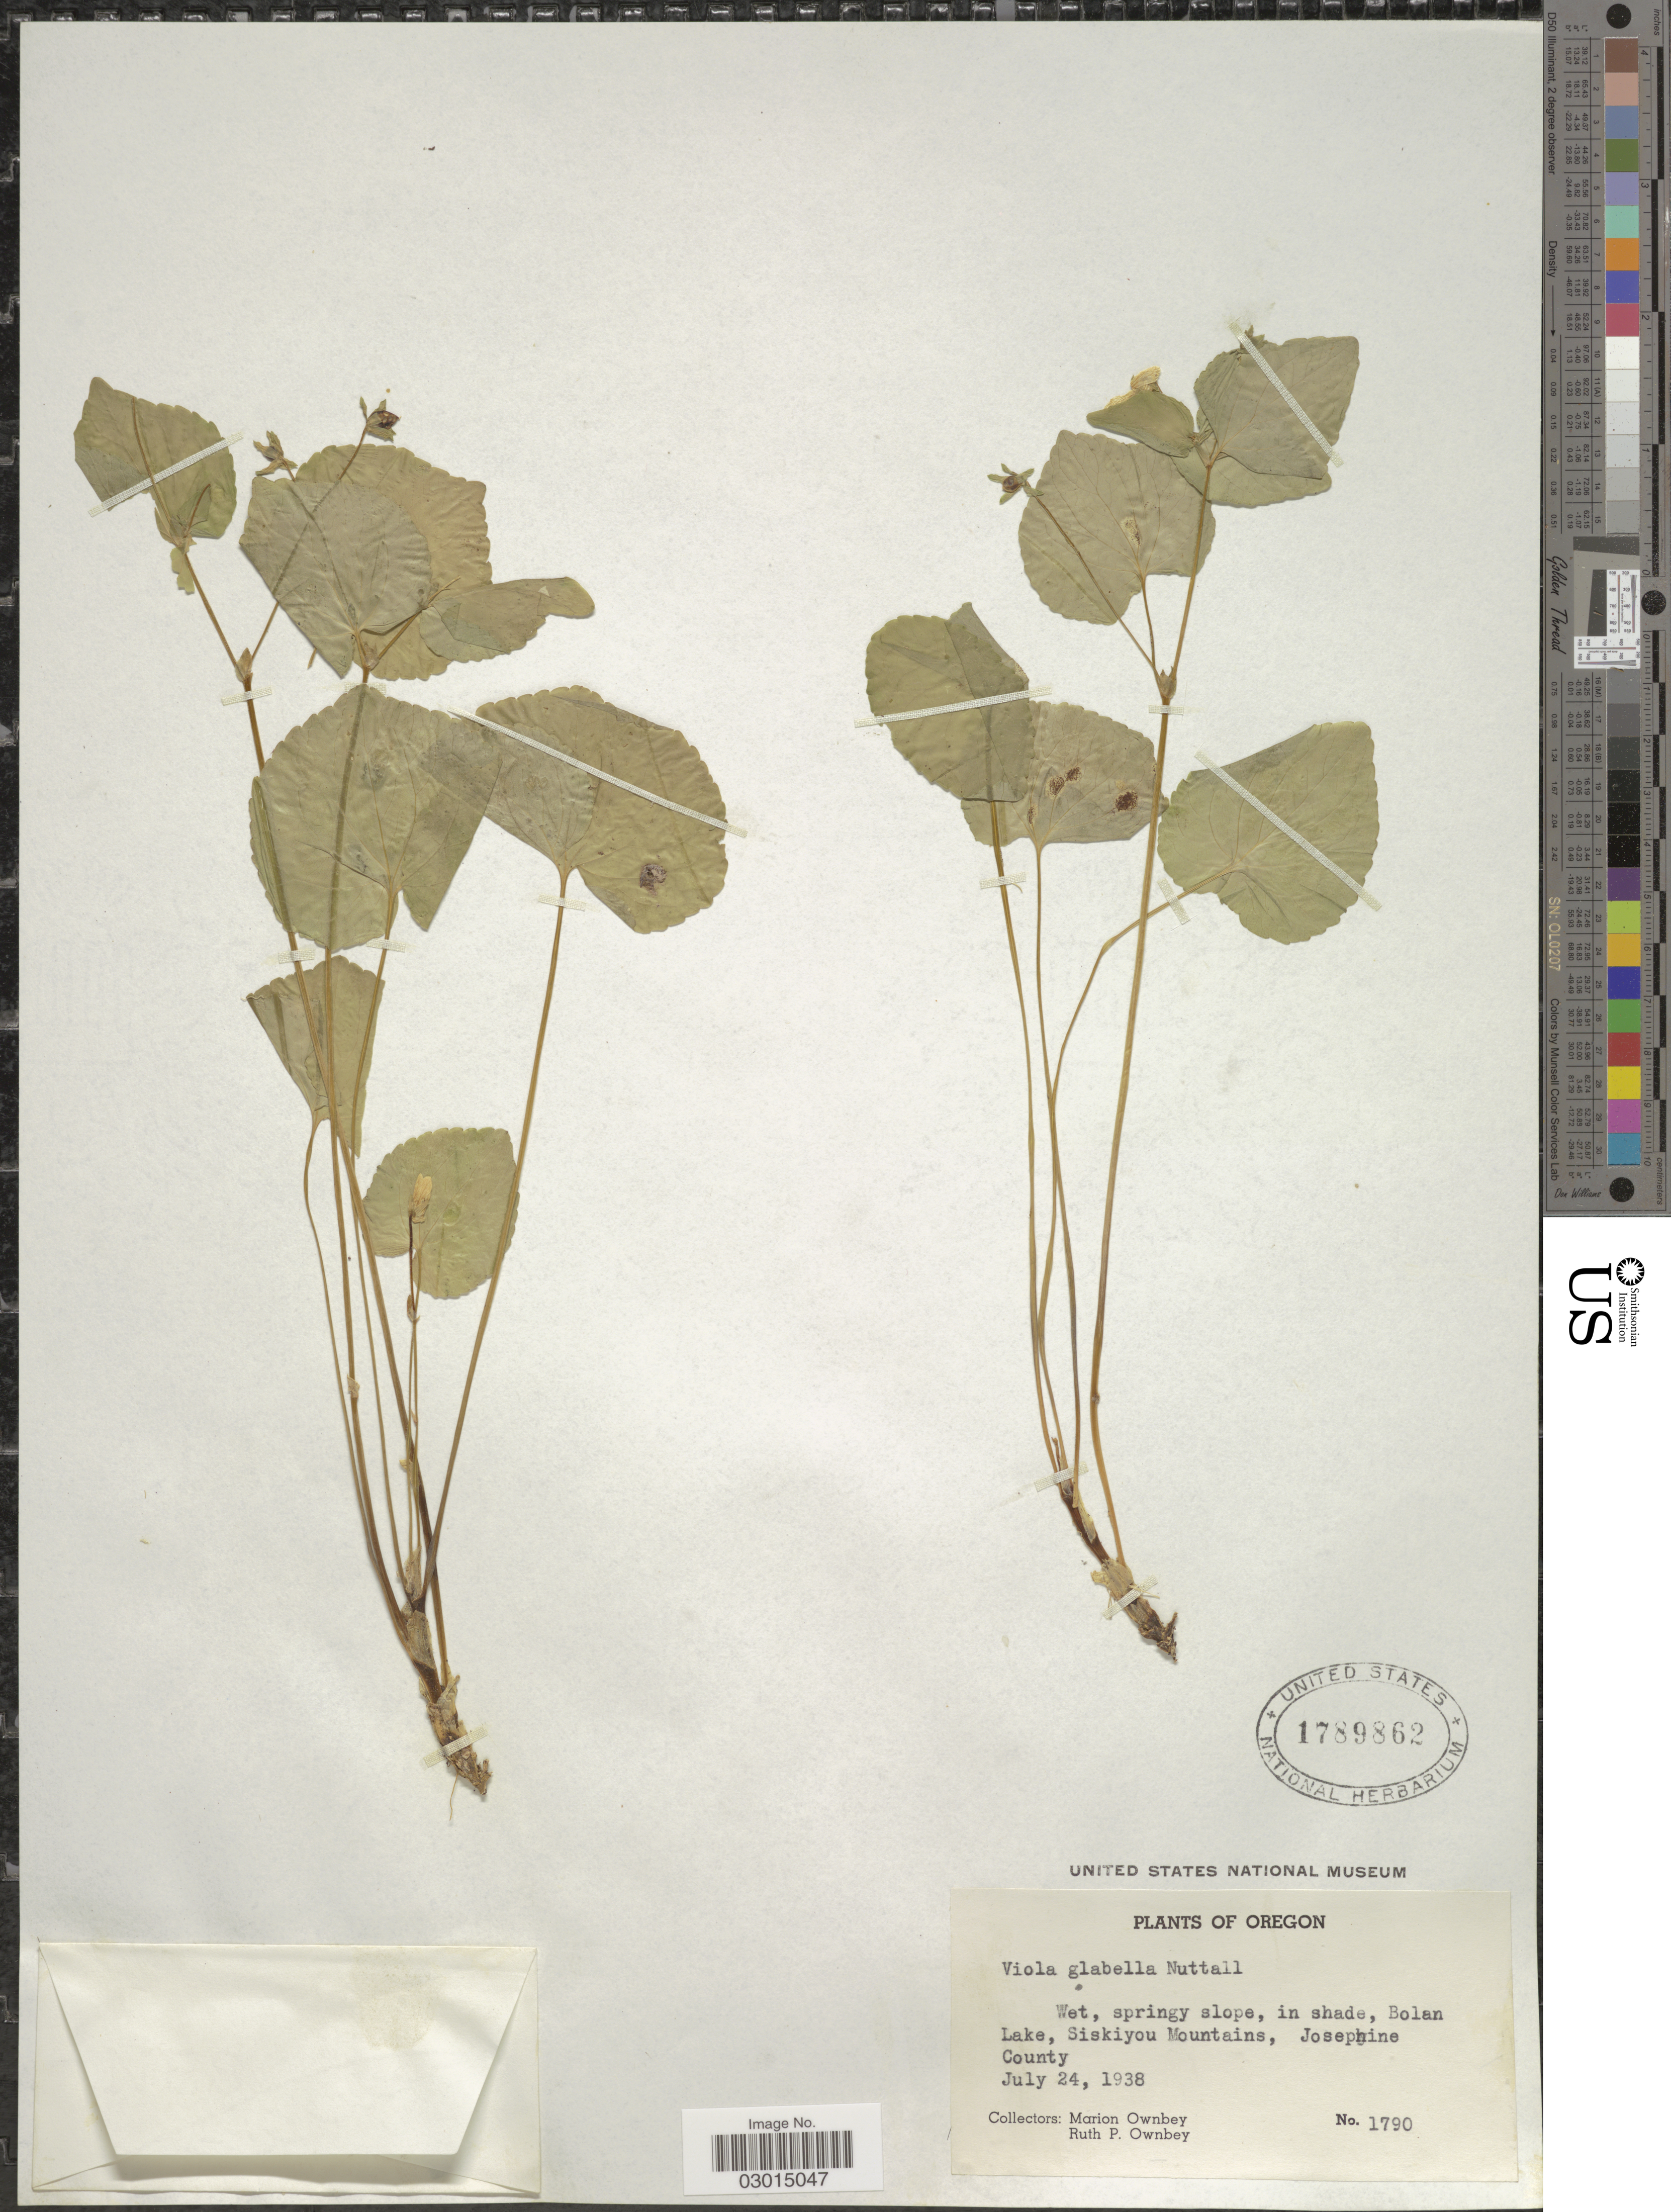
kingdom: Plantae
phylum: Tracheophyta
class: Magnoliopsida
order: Malpighiales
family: Violaceae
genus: Viola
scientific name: Viola glabella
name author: Nutt.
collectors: M. Ownbey & R. Ownbey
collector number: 1790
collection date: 1938-07-24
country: United States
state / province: Oregon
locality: Wet, springy slope, in shade, Bolan Lake, Siskiyou Mountains, Josephine County.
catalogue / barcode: US 1789862